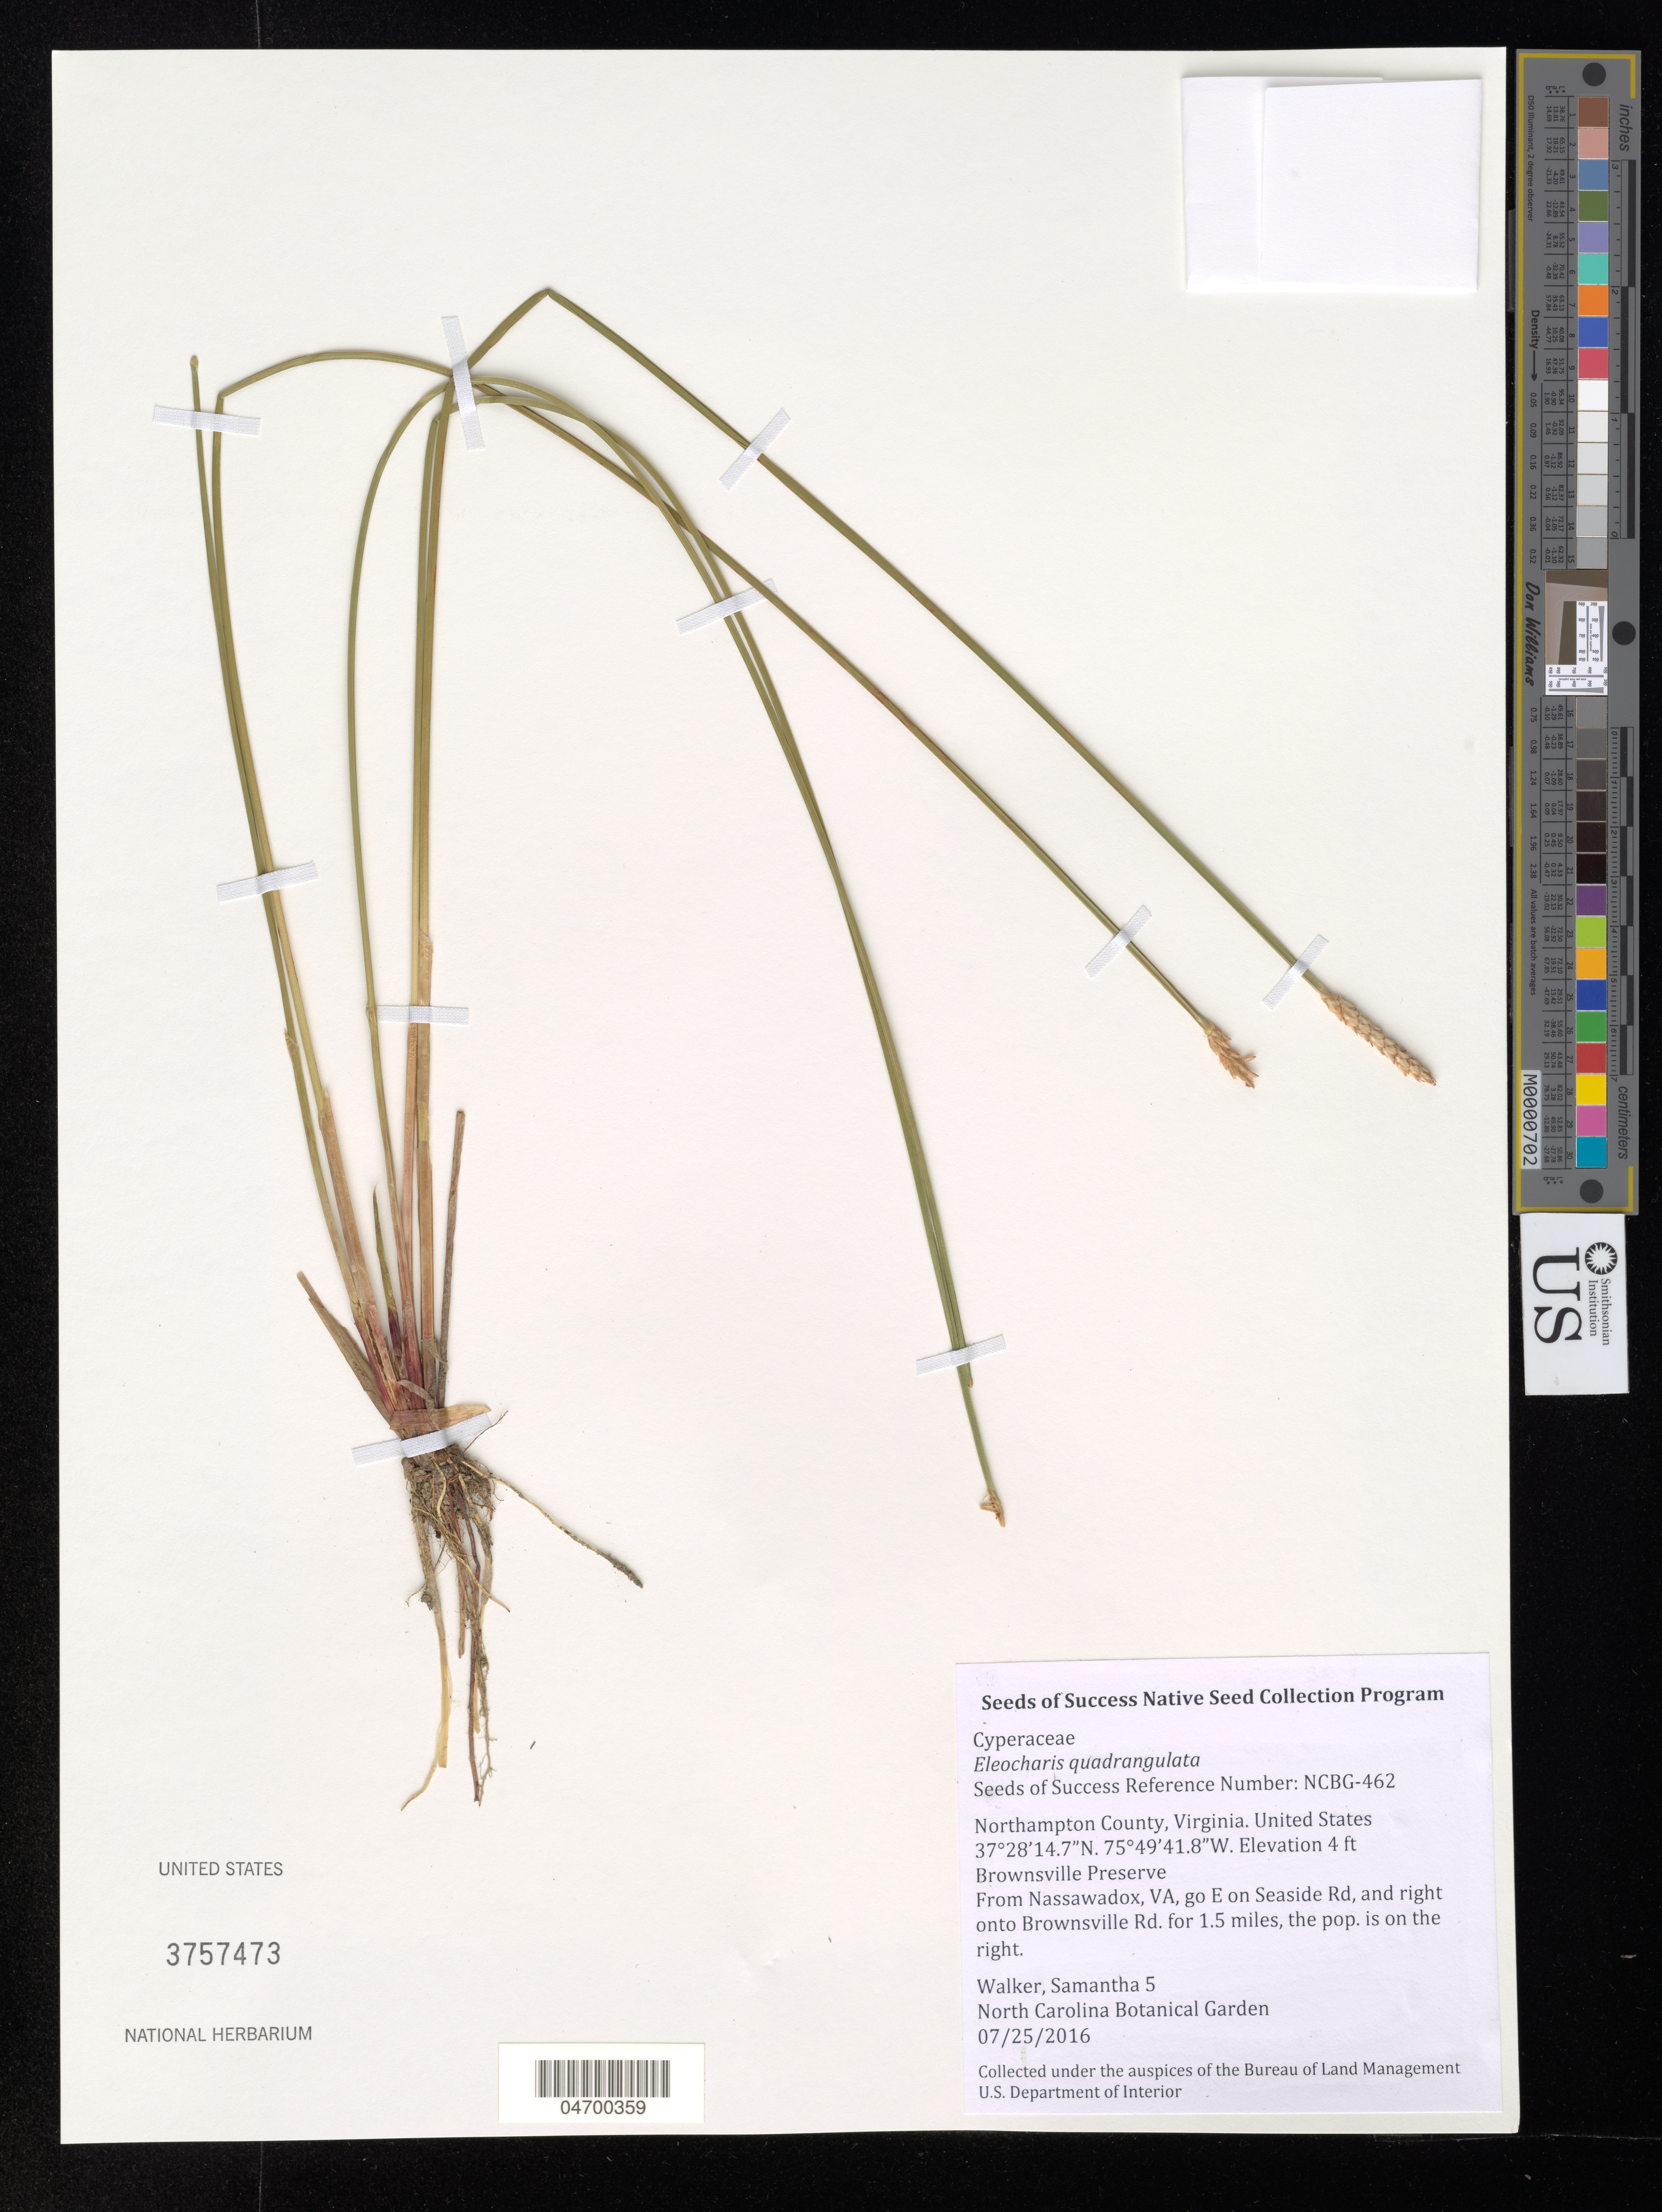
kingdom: Plantae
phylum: Tracheophyta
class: Liliopsida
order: Poales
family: Cyperaceae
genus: Eleocharis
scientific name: Eleocharis quadrangulata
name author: (Michx.) Roem. & Schult.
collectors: S. Walker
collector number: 5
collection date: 2016-07-25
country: United States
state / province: Virginia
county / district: Northampton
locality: Northampton County. Brownsville Preserve From Nasssawadox, VA, go E on Seaside Rd, and right onto Brownsville Rd. for 1.5 miles, the pop. is on the right.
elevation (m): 1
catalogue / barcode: US 3757473